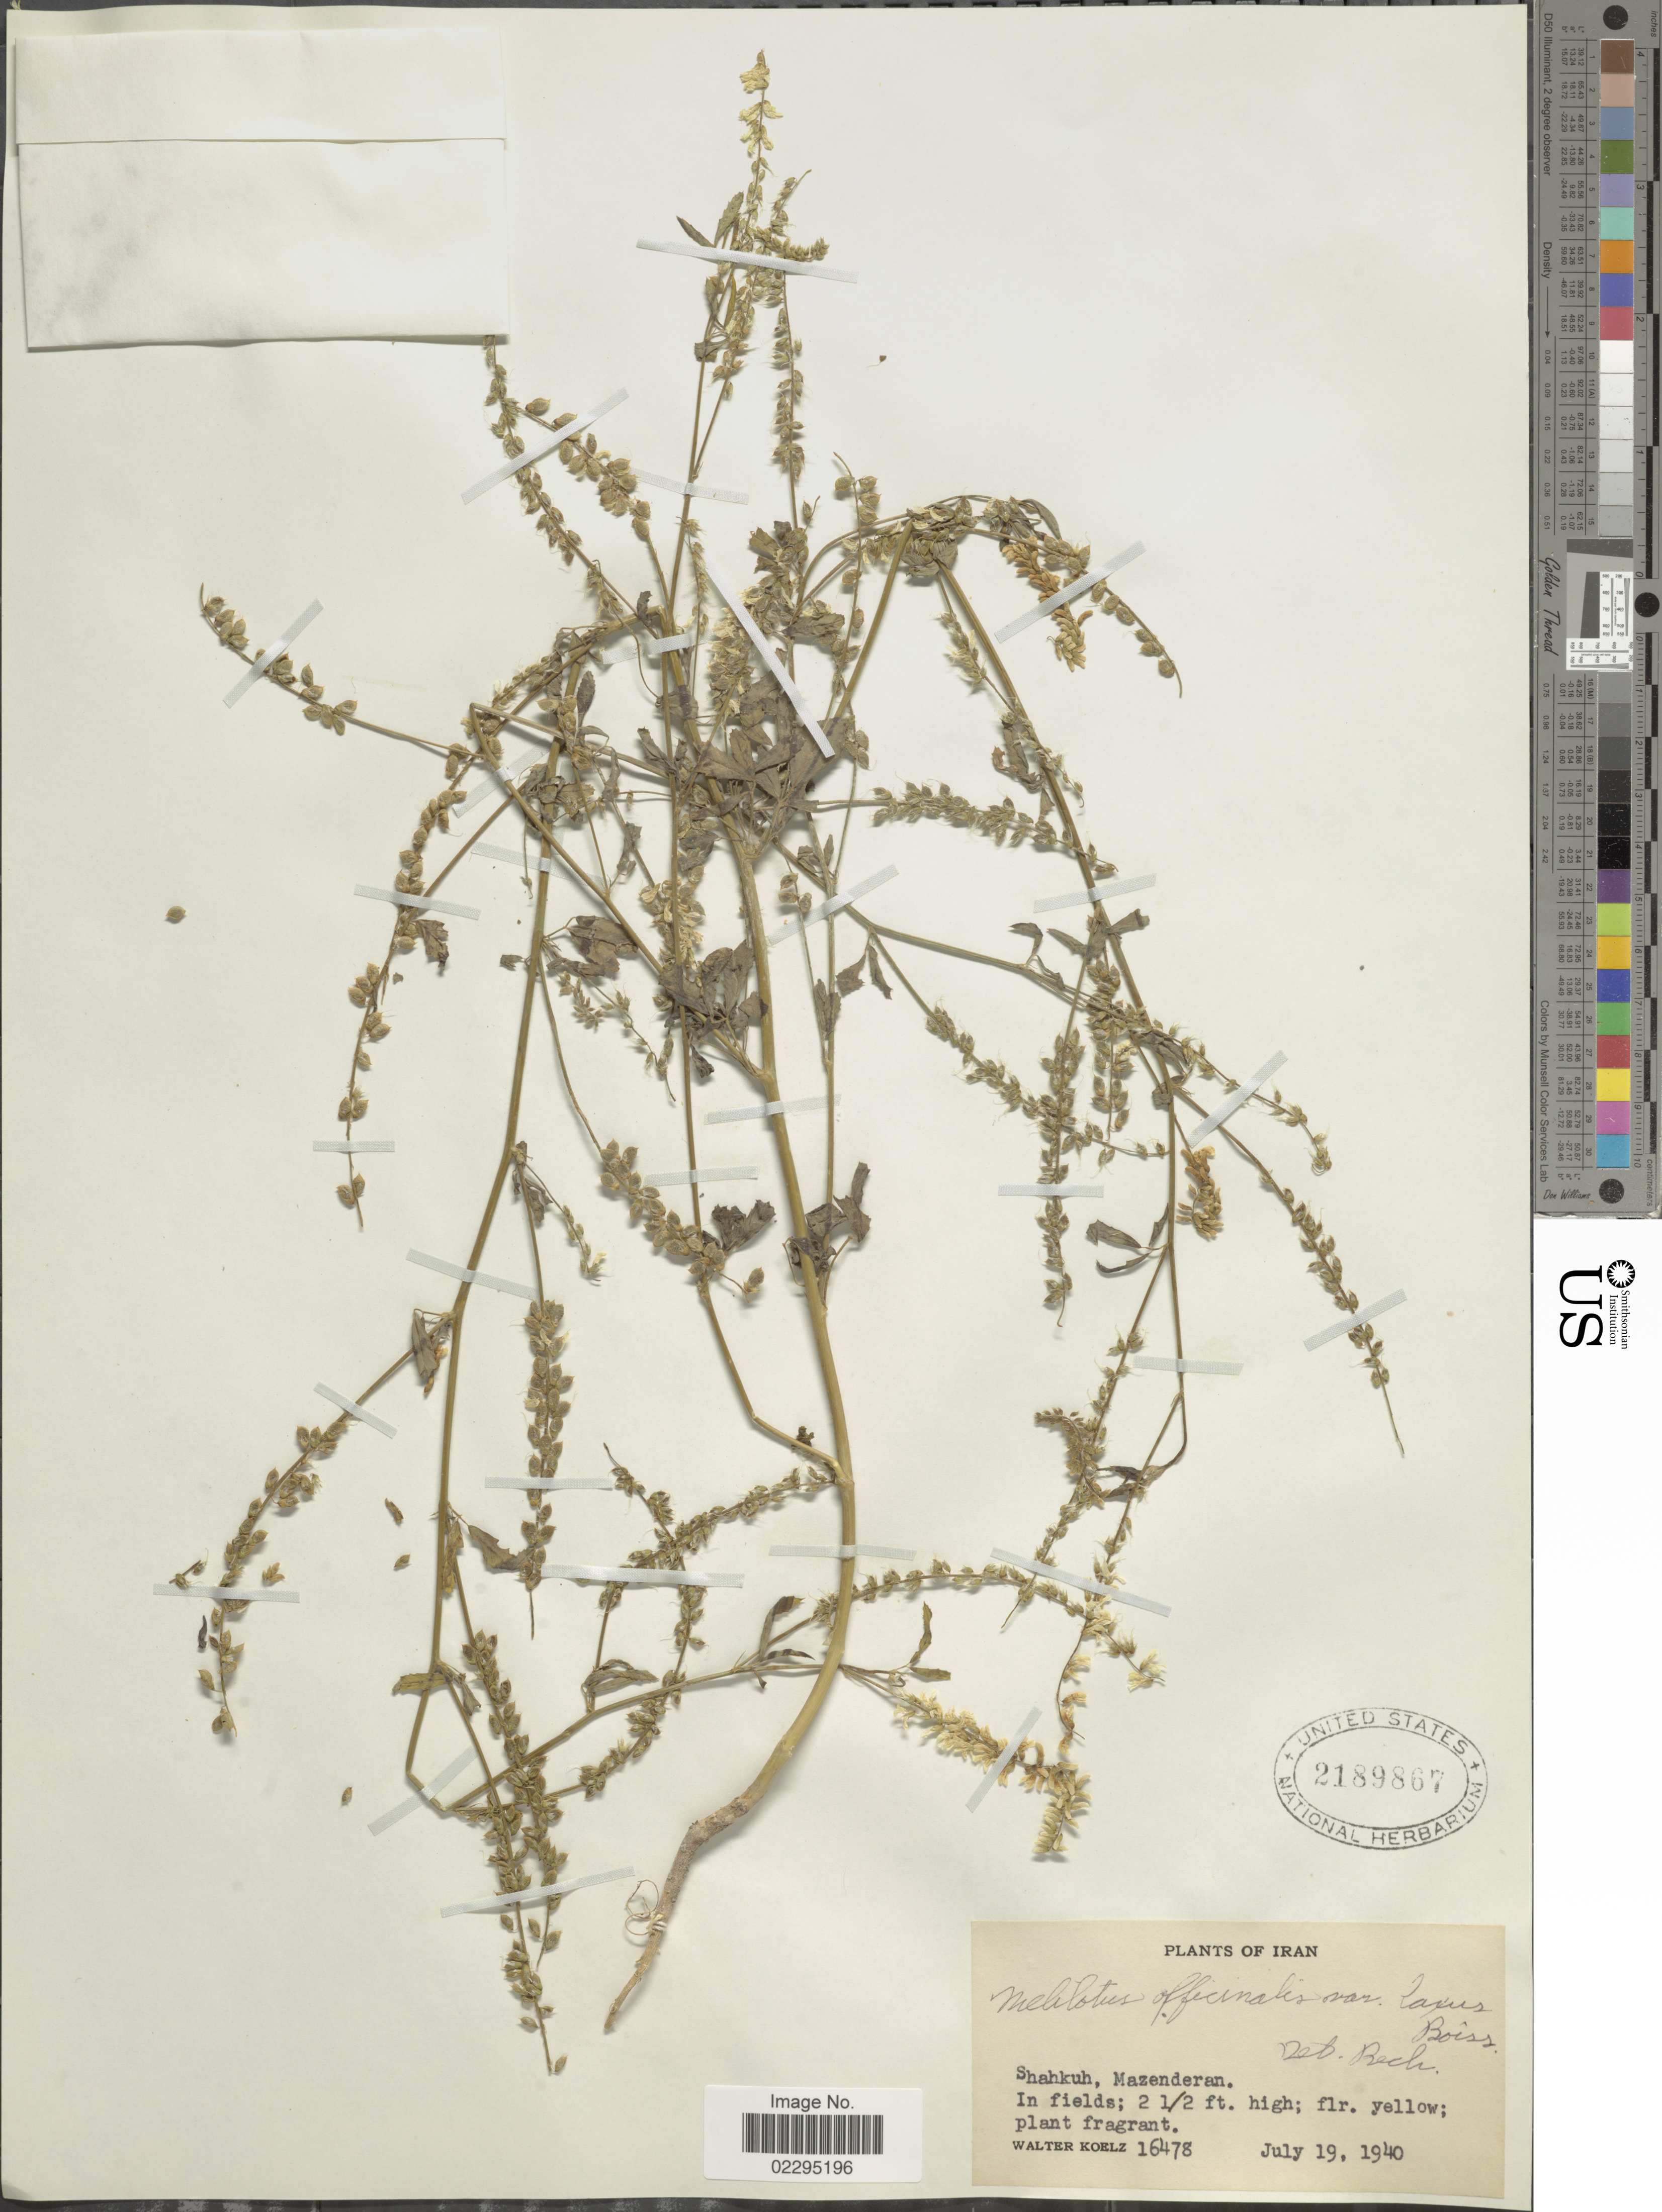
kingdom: Plantae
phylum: Tracheophyta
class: Magnoliopsida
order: Fabales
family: Fabaceae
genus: Melilotus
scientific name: Melilotus officinalis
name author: (L.) Lam.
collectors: W. N. Koelz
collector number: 16478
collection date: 1940-07-19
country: Iran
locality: Shahkuh, Mazenderan.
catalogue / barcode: US 2189867